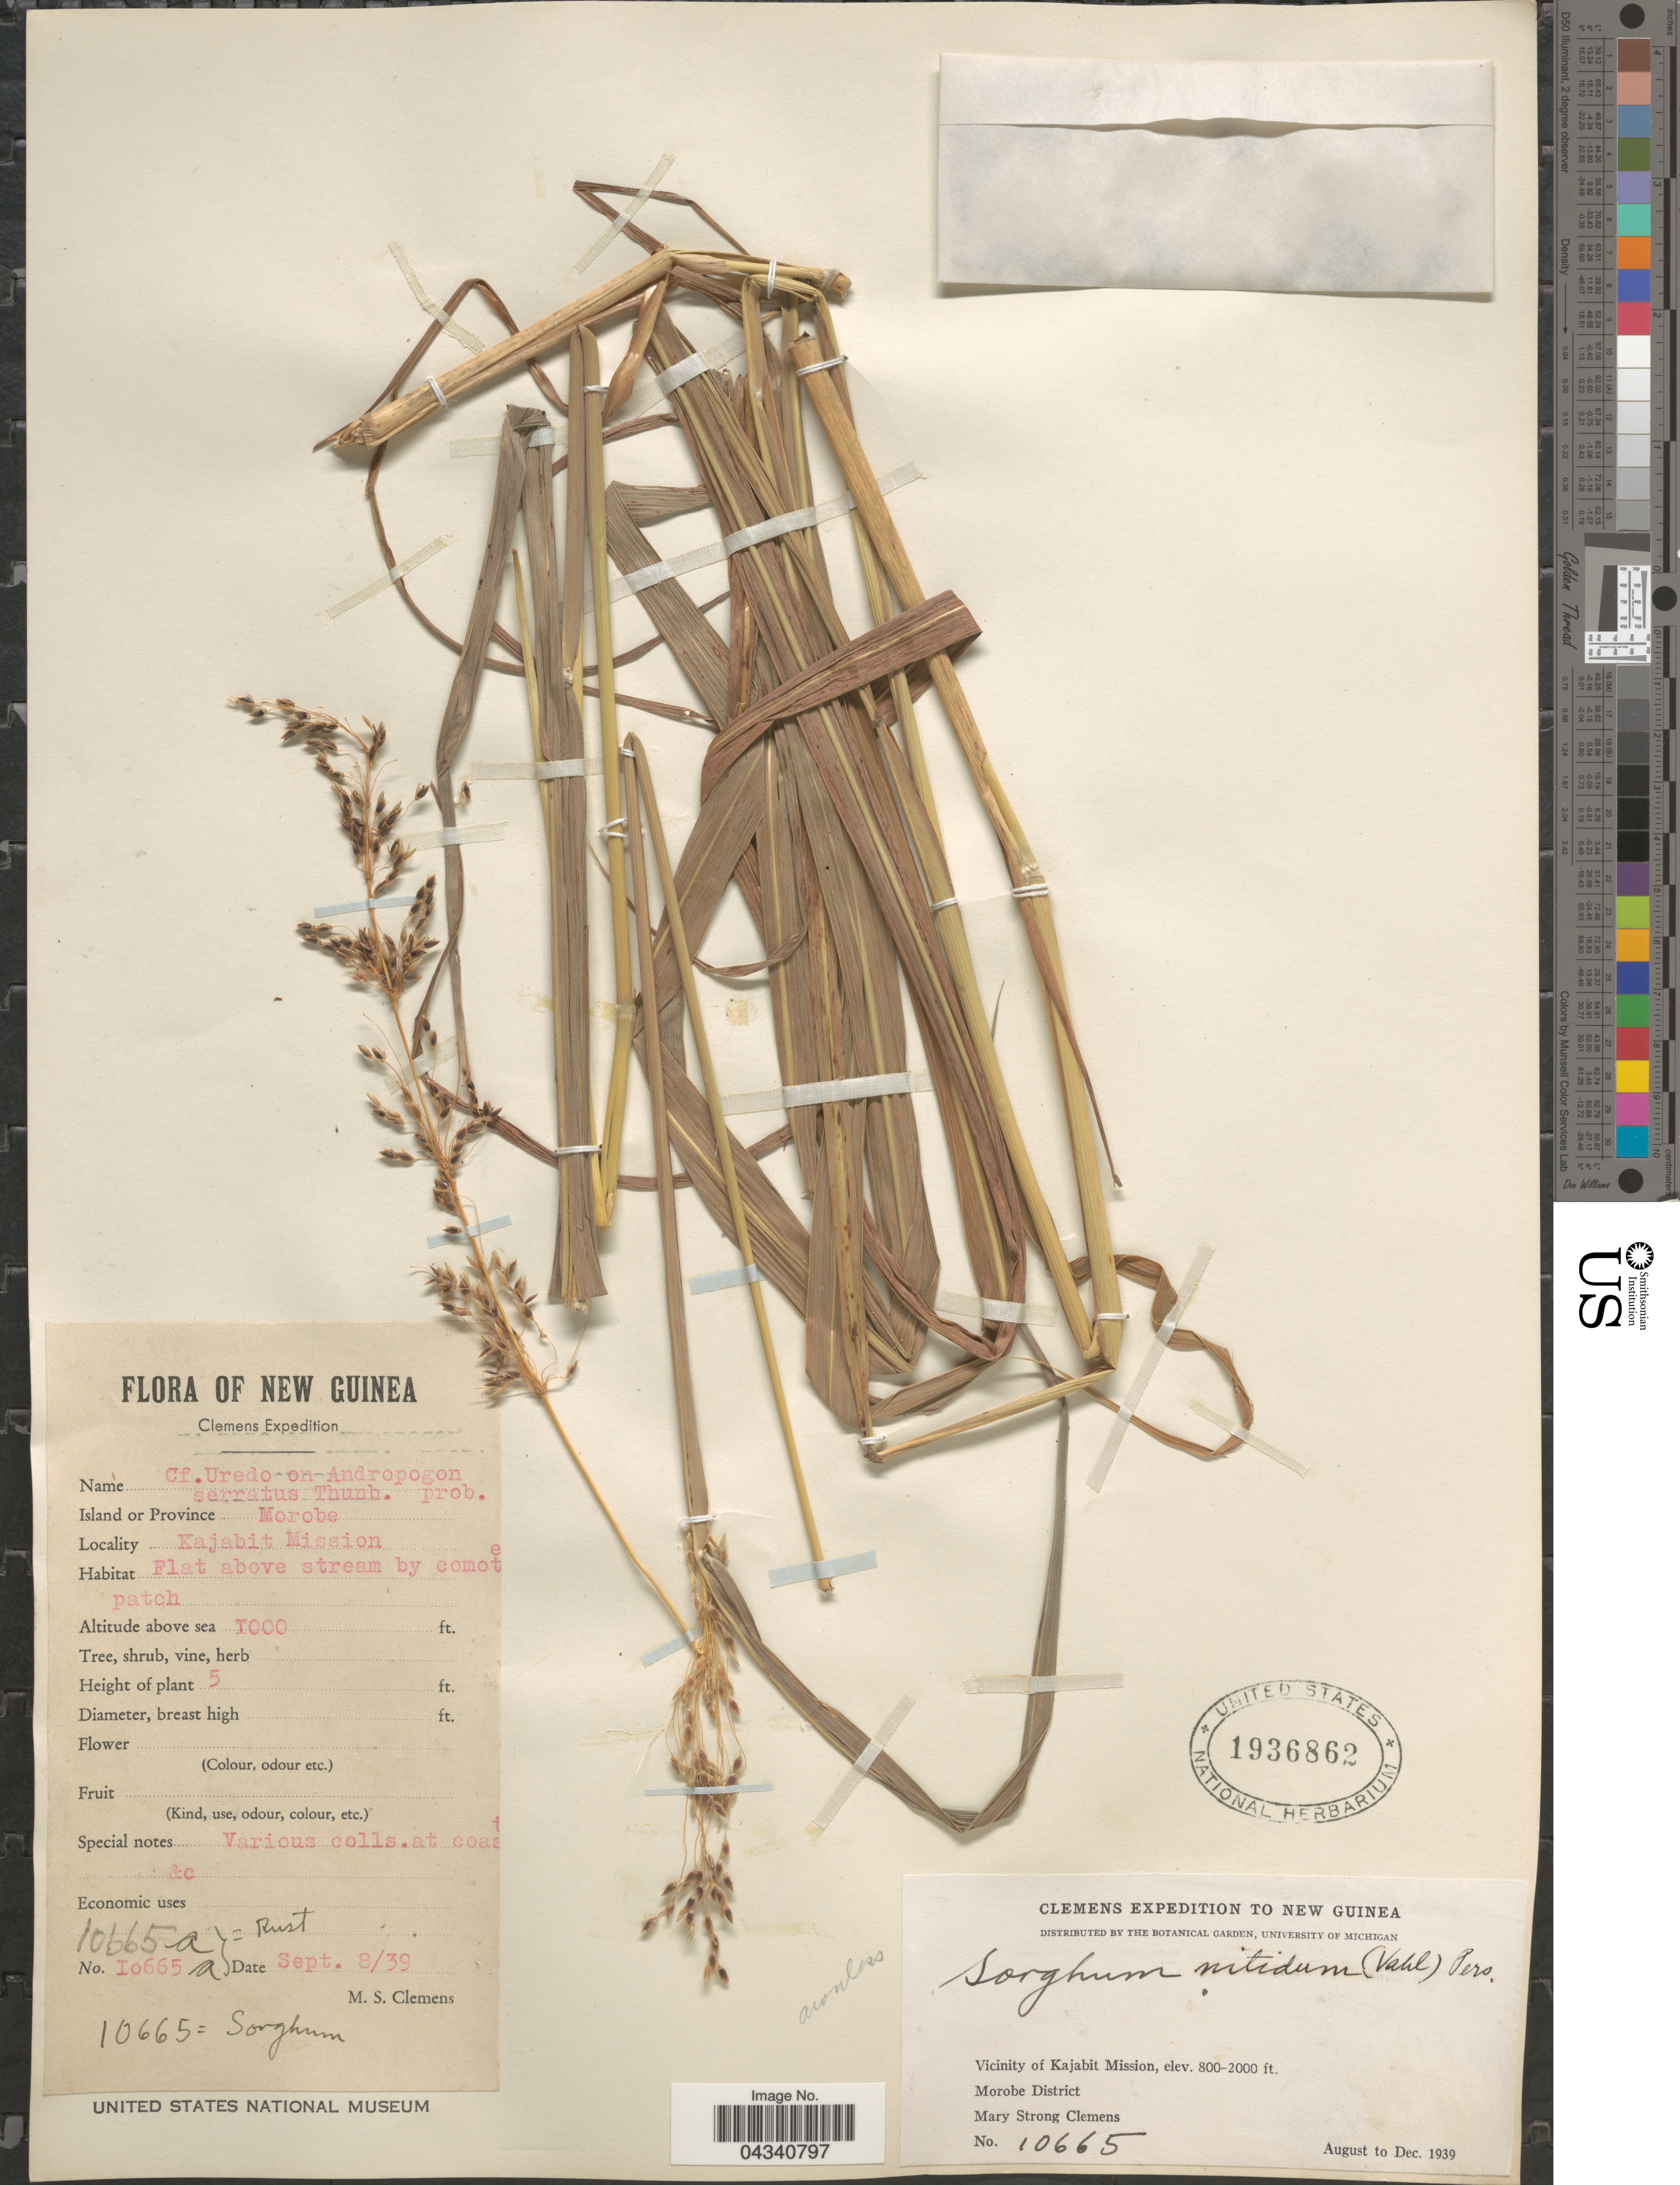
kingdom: Plantae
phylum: Tracheophyta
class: Liliopsida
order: Poales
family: Poaceae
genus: Sorghum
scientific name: Sorghum nitidum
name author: (Vahl) Pers.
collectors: M. S. Clemens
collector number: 10665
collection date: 1939-09-08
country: Papua New Guinea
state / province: Morobe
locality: Clemens Expedition to New Guinea. Vicinity of Kajabit Mission. Morobe District.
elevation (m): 305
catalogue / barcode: US 1936862